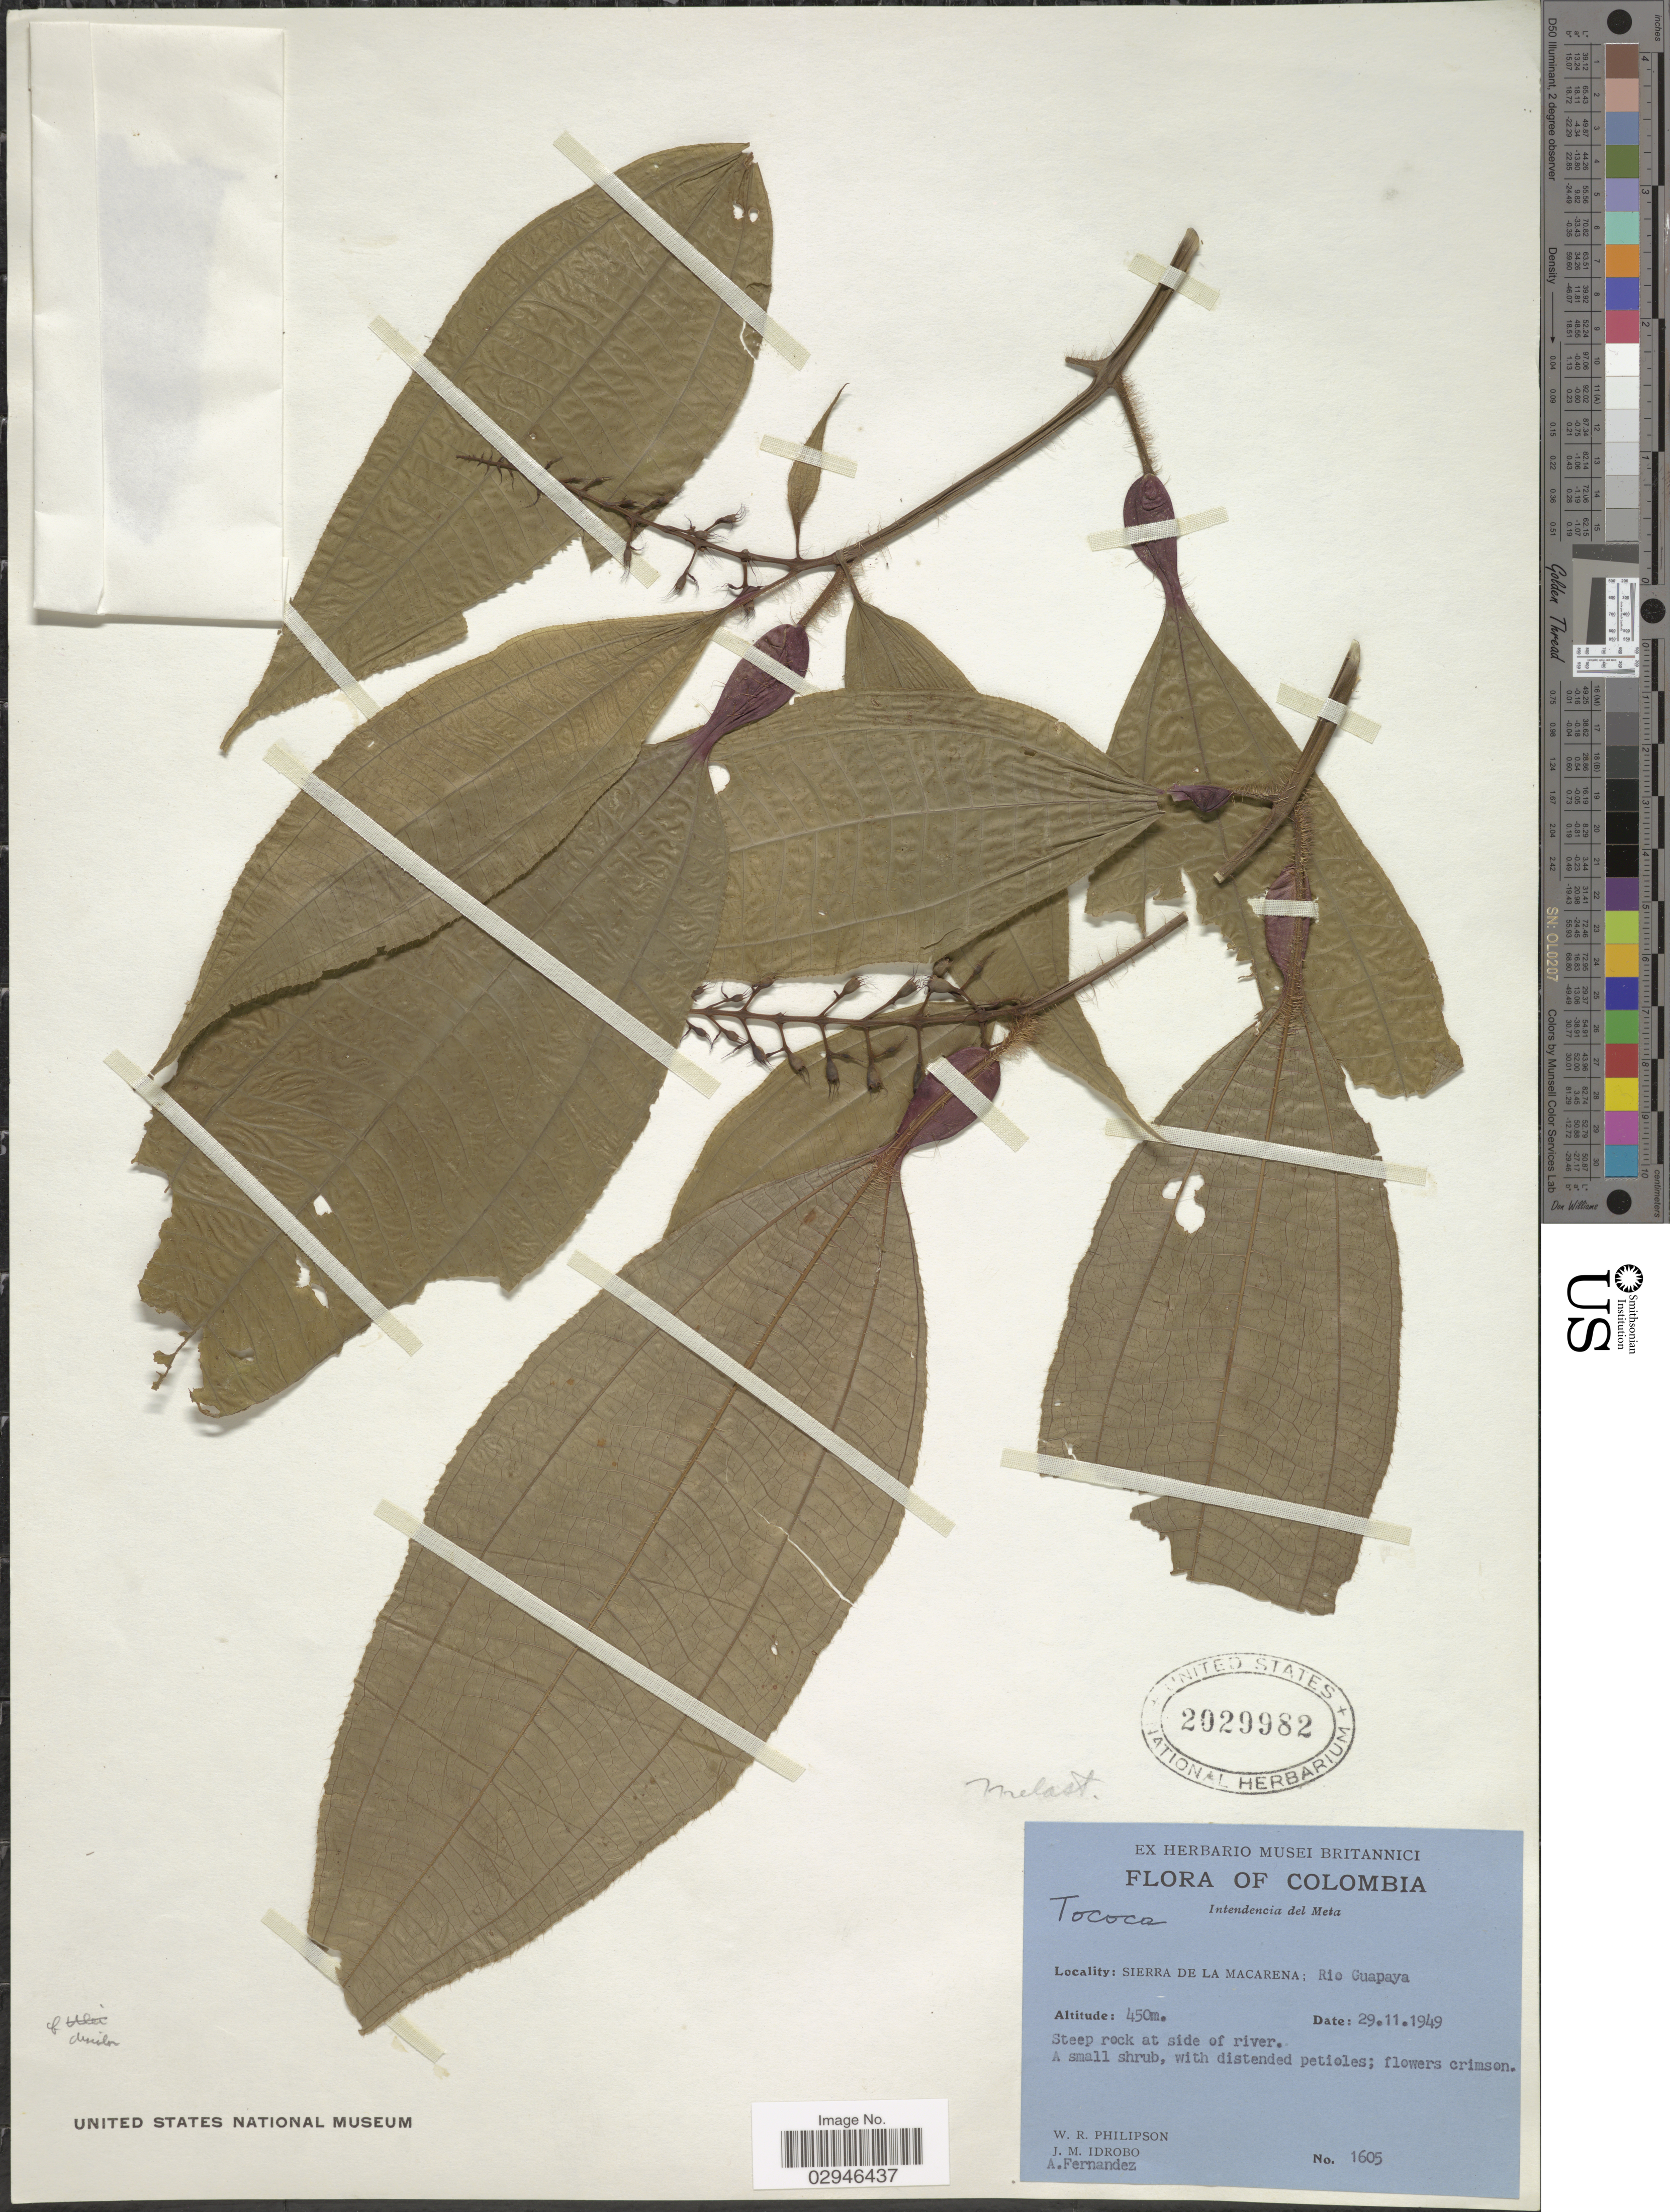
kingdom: Plantae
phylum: Tracheophyta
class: Magnoliopsida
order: Myrtales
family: Melastomataceae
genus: Tococa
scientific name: Tococa discolor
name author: Pilg.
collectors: W. R. Philipson, J. M. Idrobo & A. Fernandez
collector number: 1605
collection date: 1949-11-29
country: Colombia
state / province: Meta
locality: Intendencia del Meta, Sierra De La Macarena: Rio Guapaya.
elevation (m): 450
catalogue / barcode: US 2029982